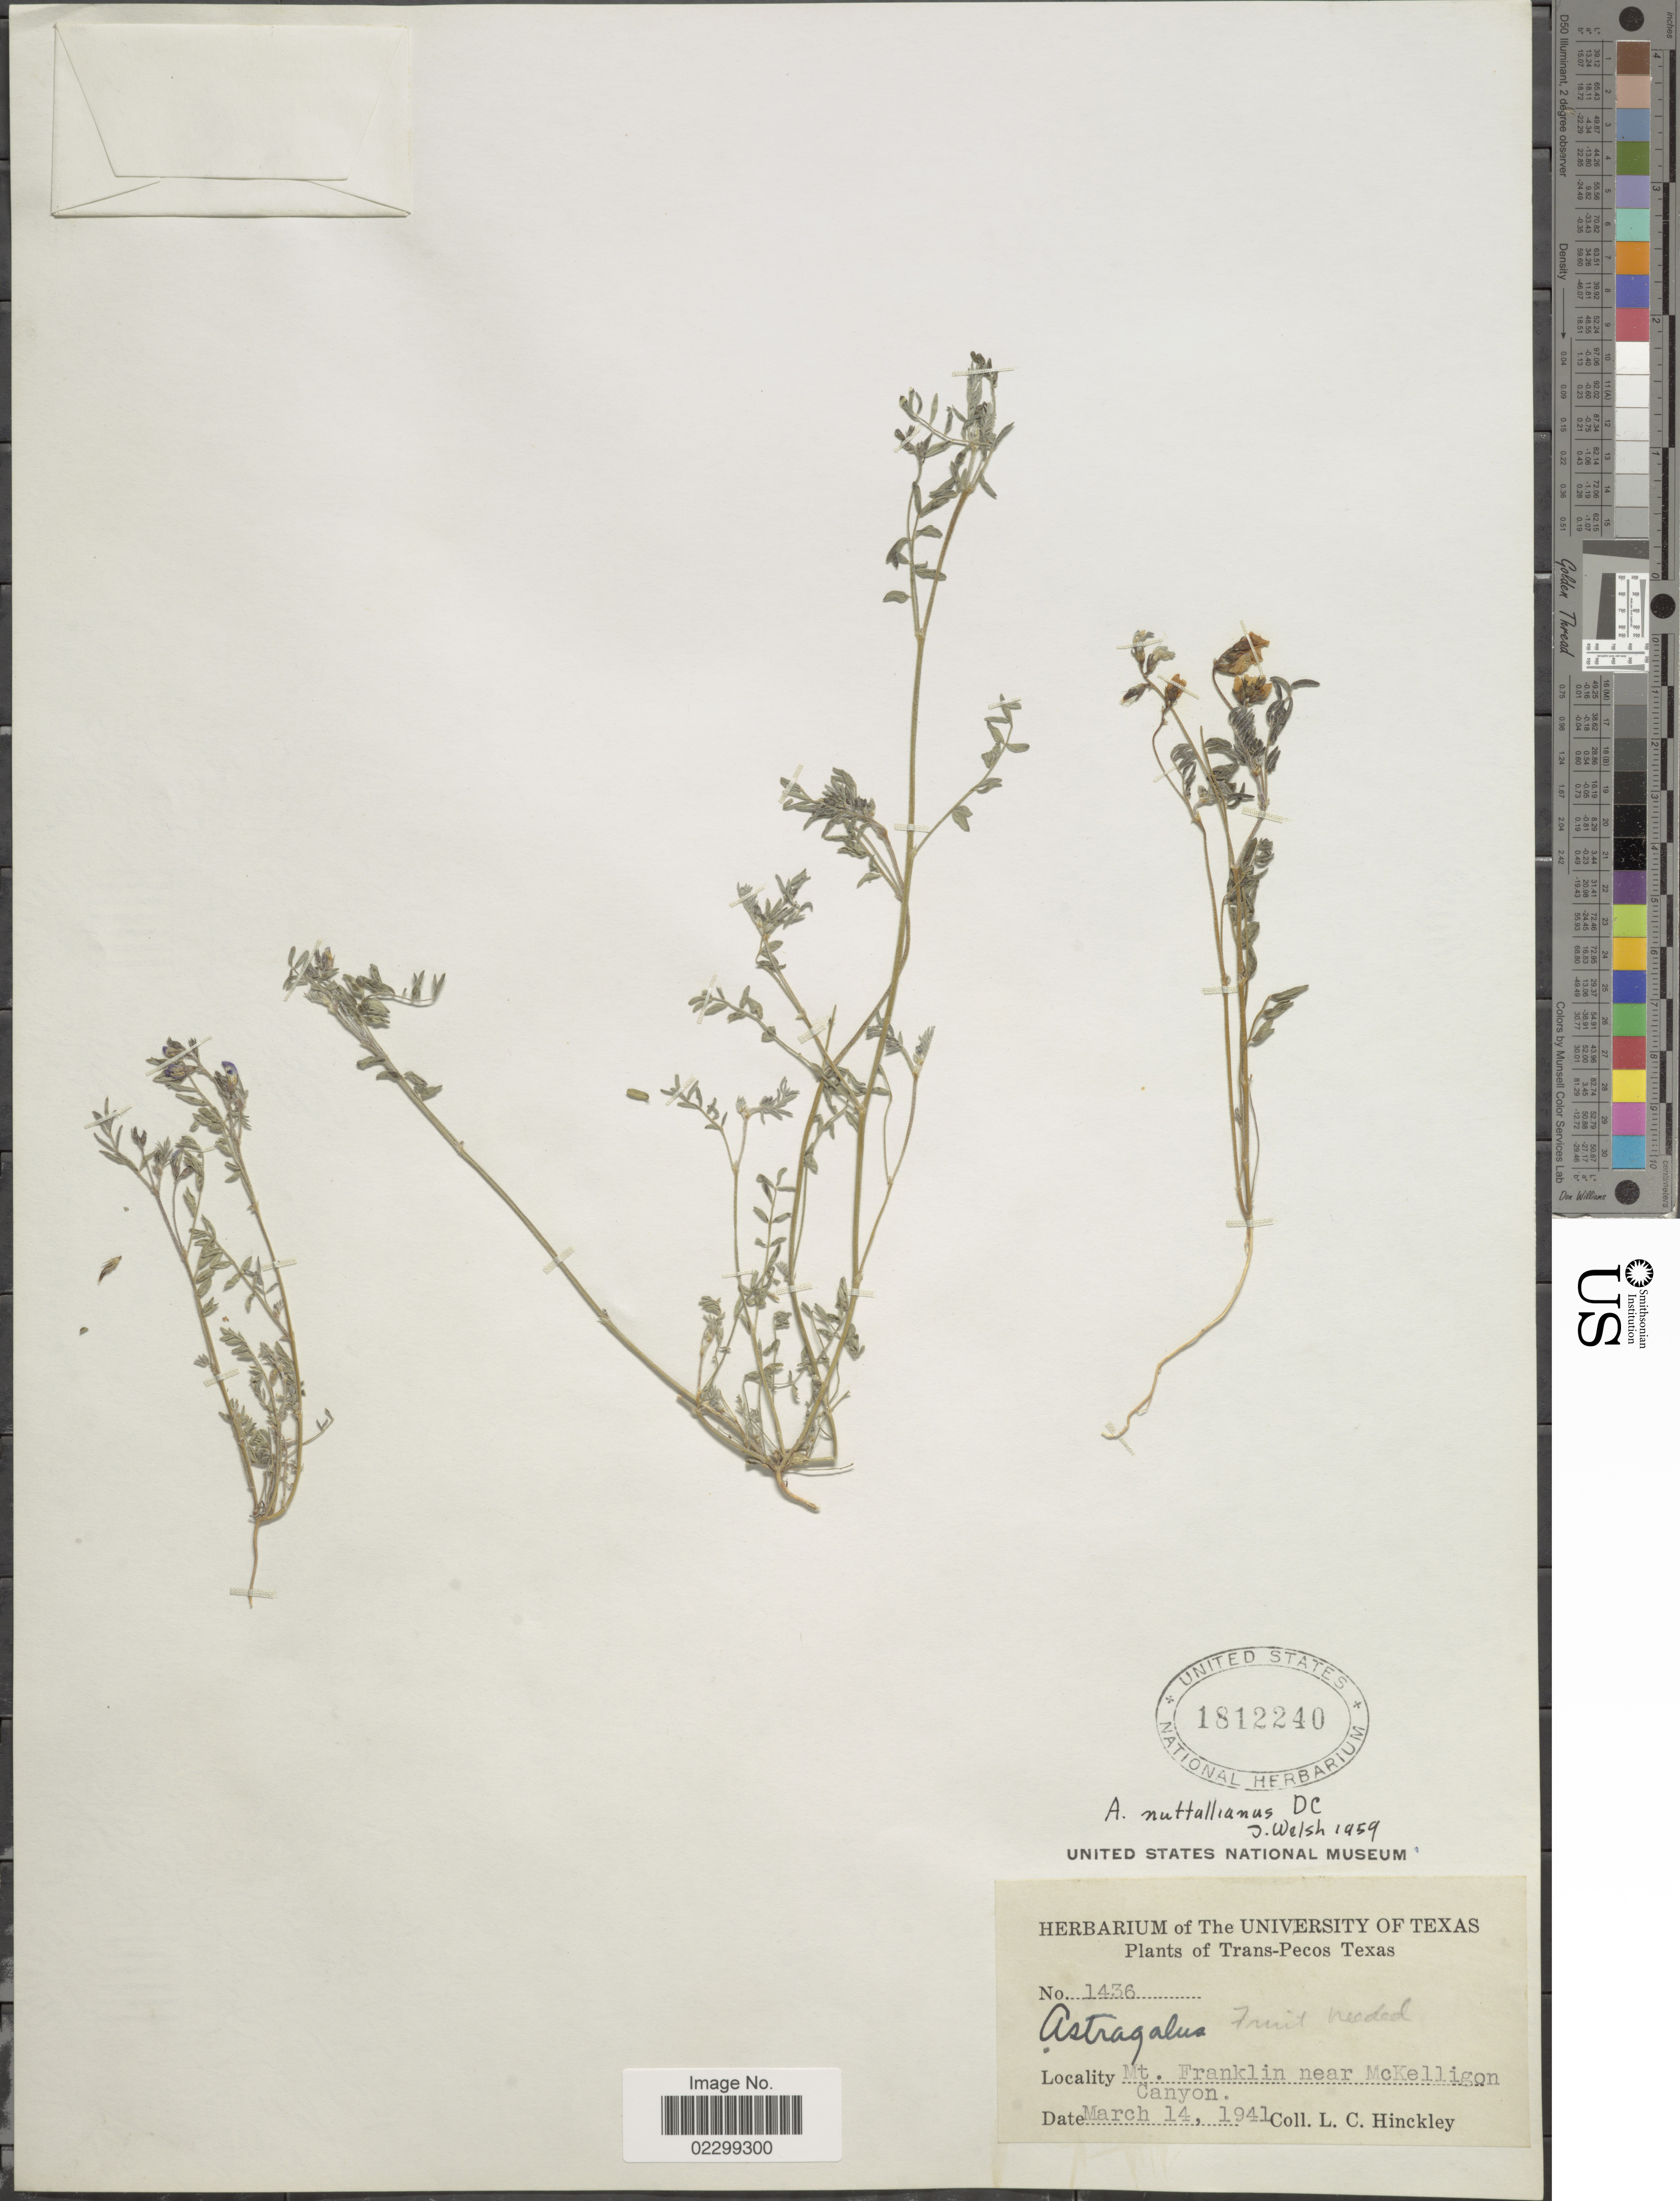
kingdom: Plantae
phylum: Tracheophyta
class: Magnoliopsida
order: Fabales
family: Fabaceae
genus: Astragalus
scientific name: Astragalus austrinus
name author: (Small) O.E. Schulz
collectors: L. Hinckley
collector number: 1436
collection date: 1941-03-14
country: United States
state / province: Texas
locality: Trans-Pecos, Mt. Franklin near McKelligon Canyon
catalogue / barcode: US 1812240